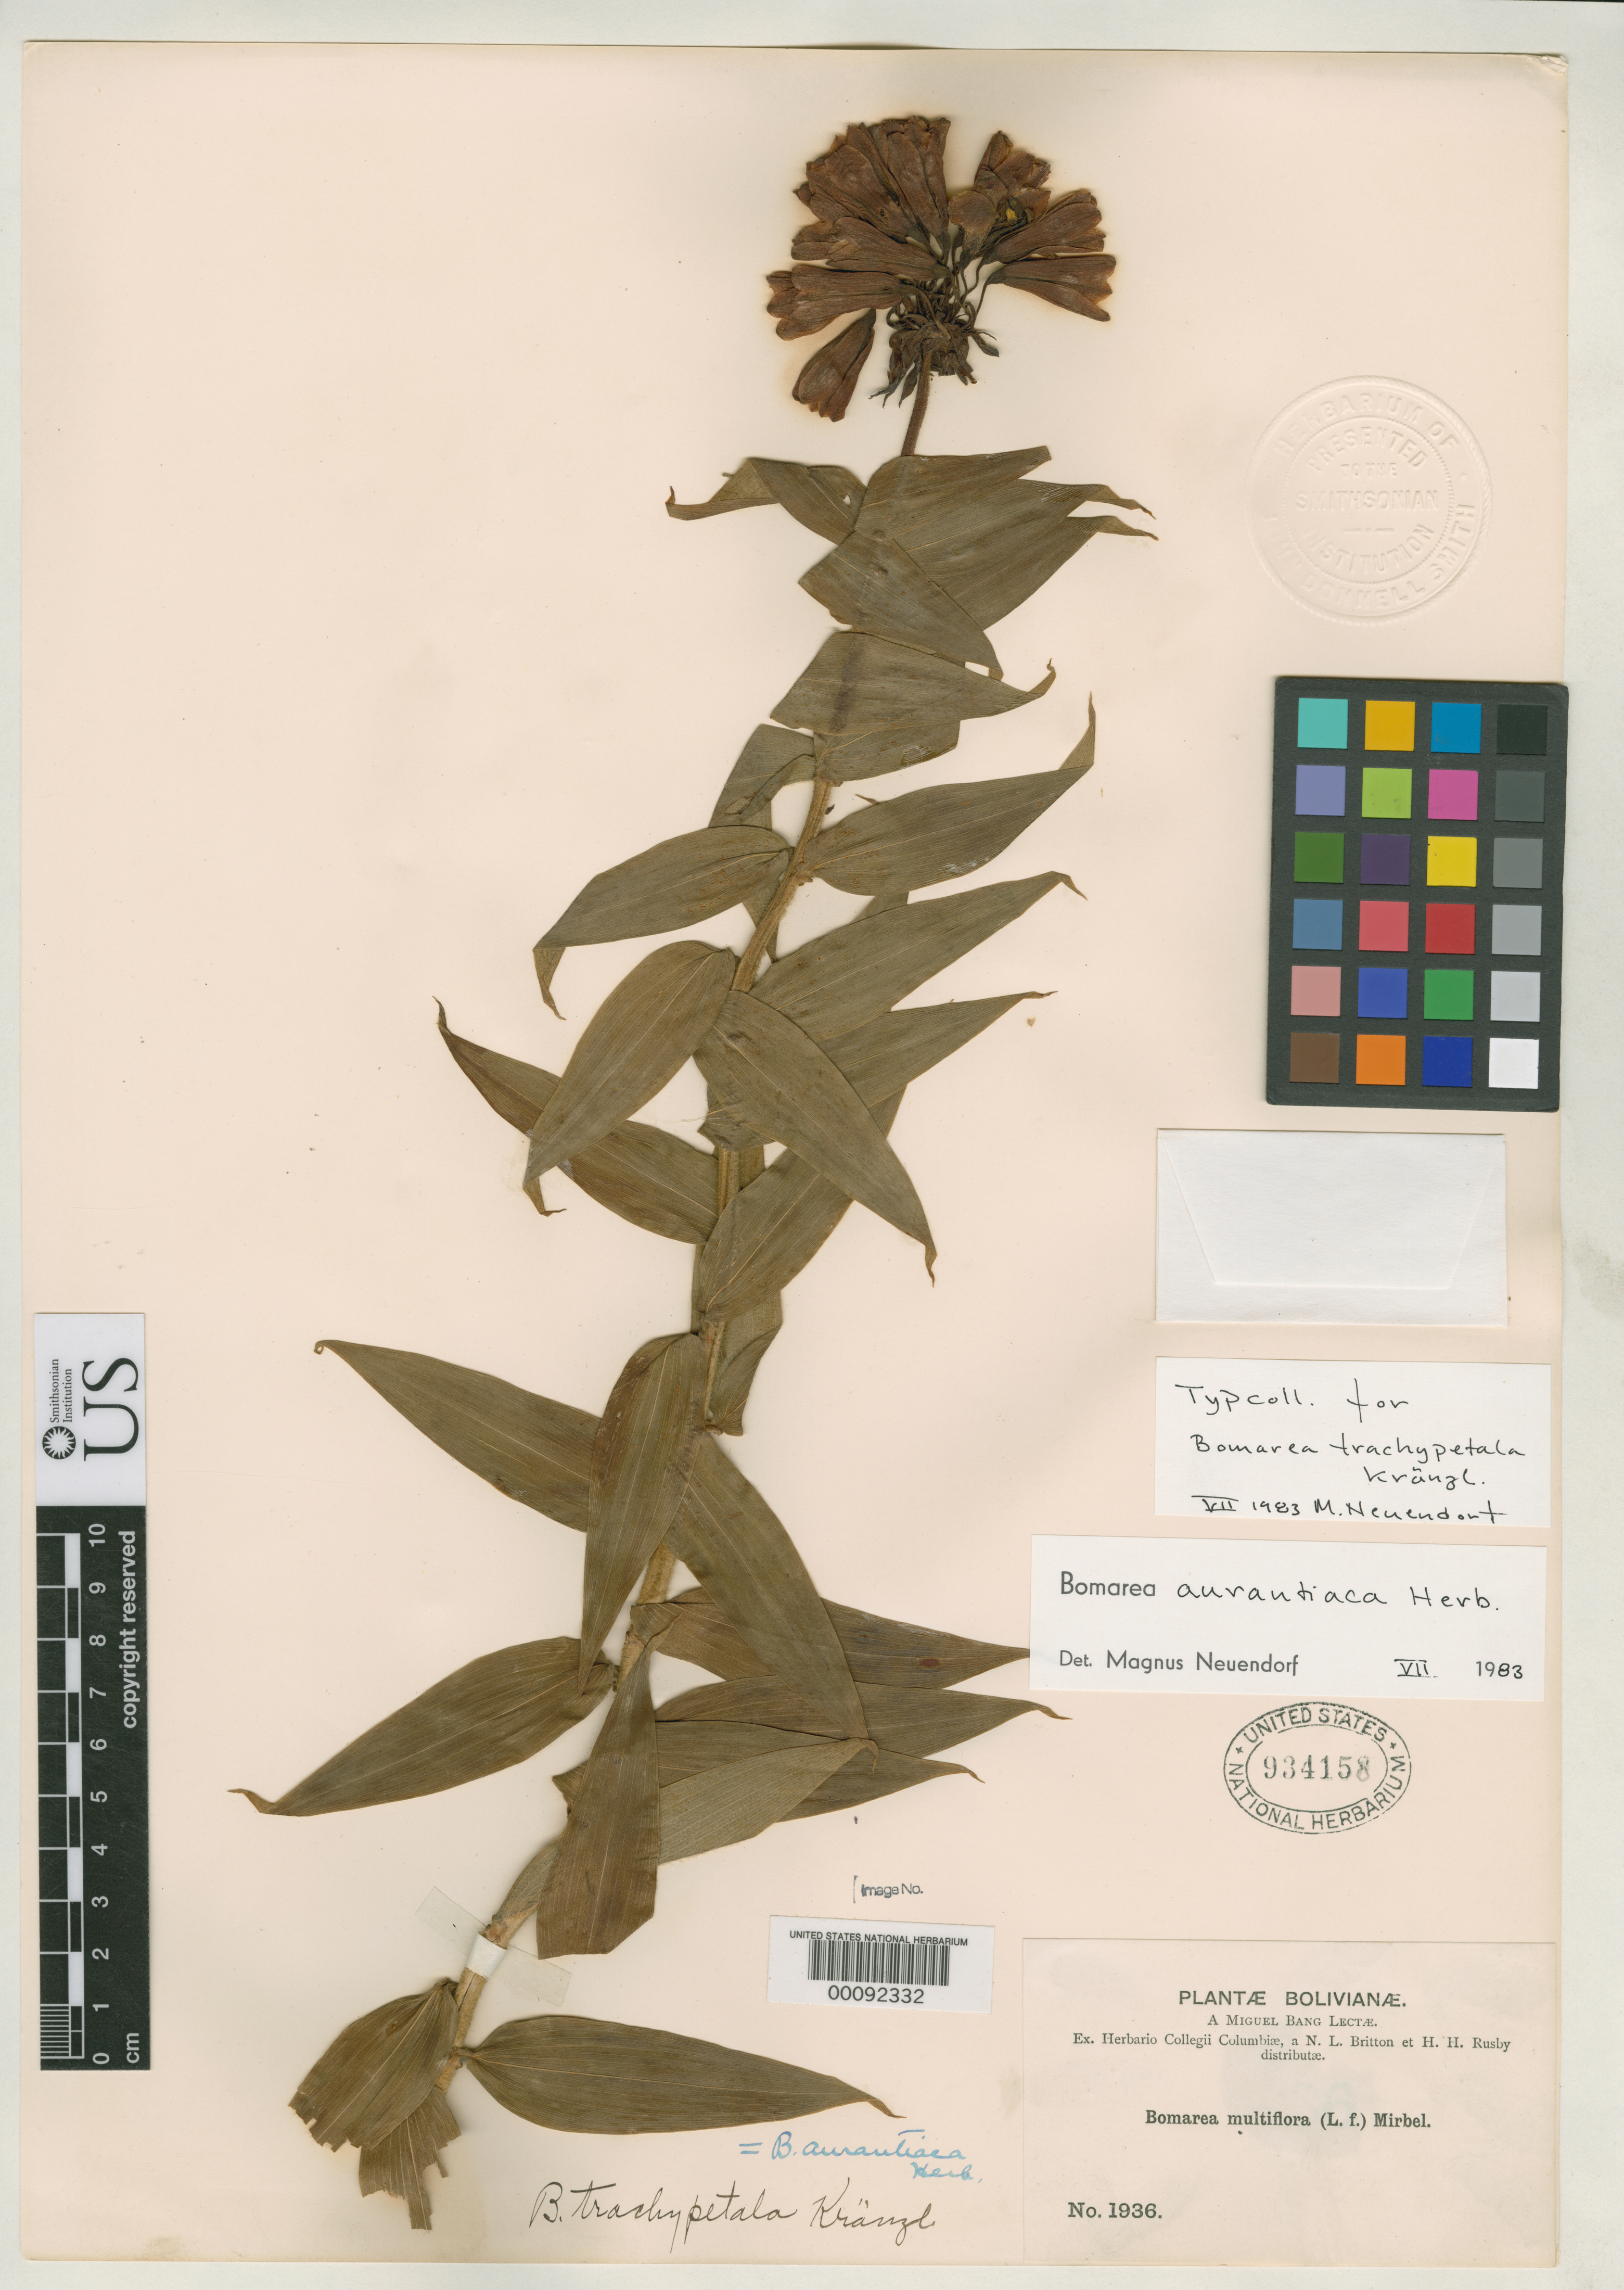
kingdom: Plantae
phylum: Tracheophyta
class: Liliopsida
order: Liliales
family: Alstroemeriaceae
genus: Bomarea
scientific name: Bomarea trachypetala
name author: Kraenzl.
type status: Isotype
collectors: M. Bang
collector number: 1936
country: Bolivia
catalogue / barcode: US 934158